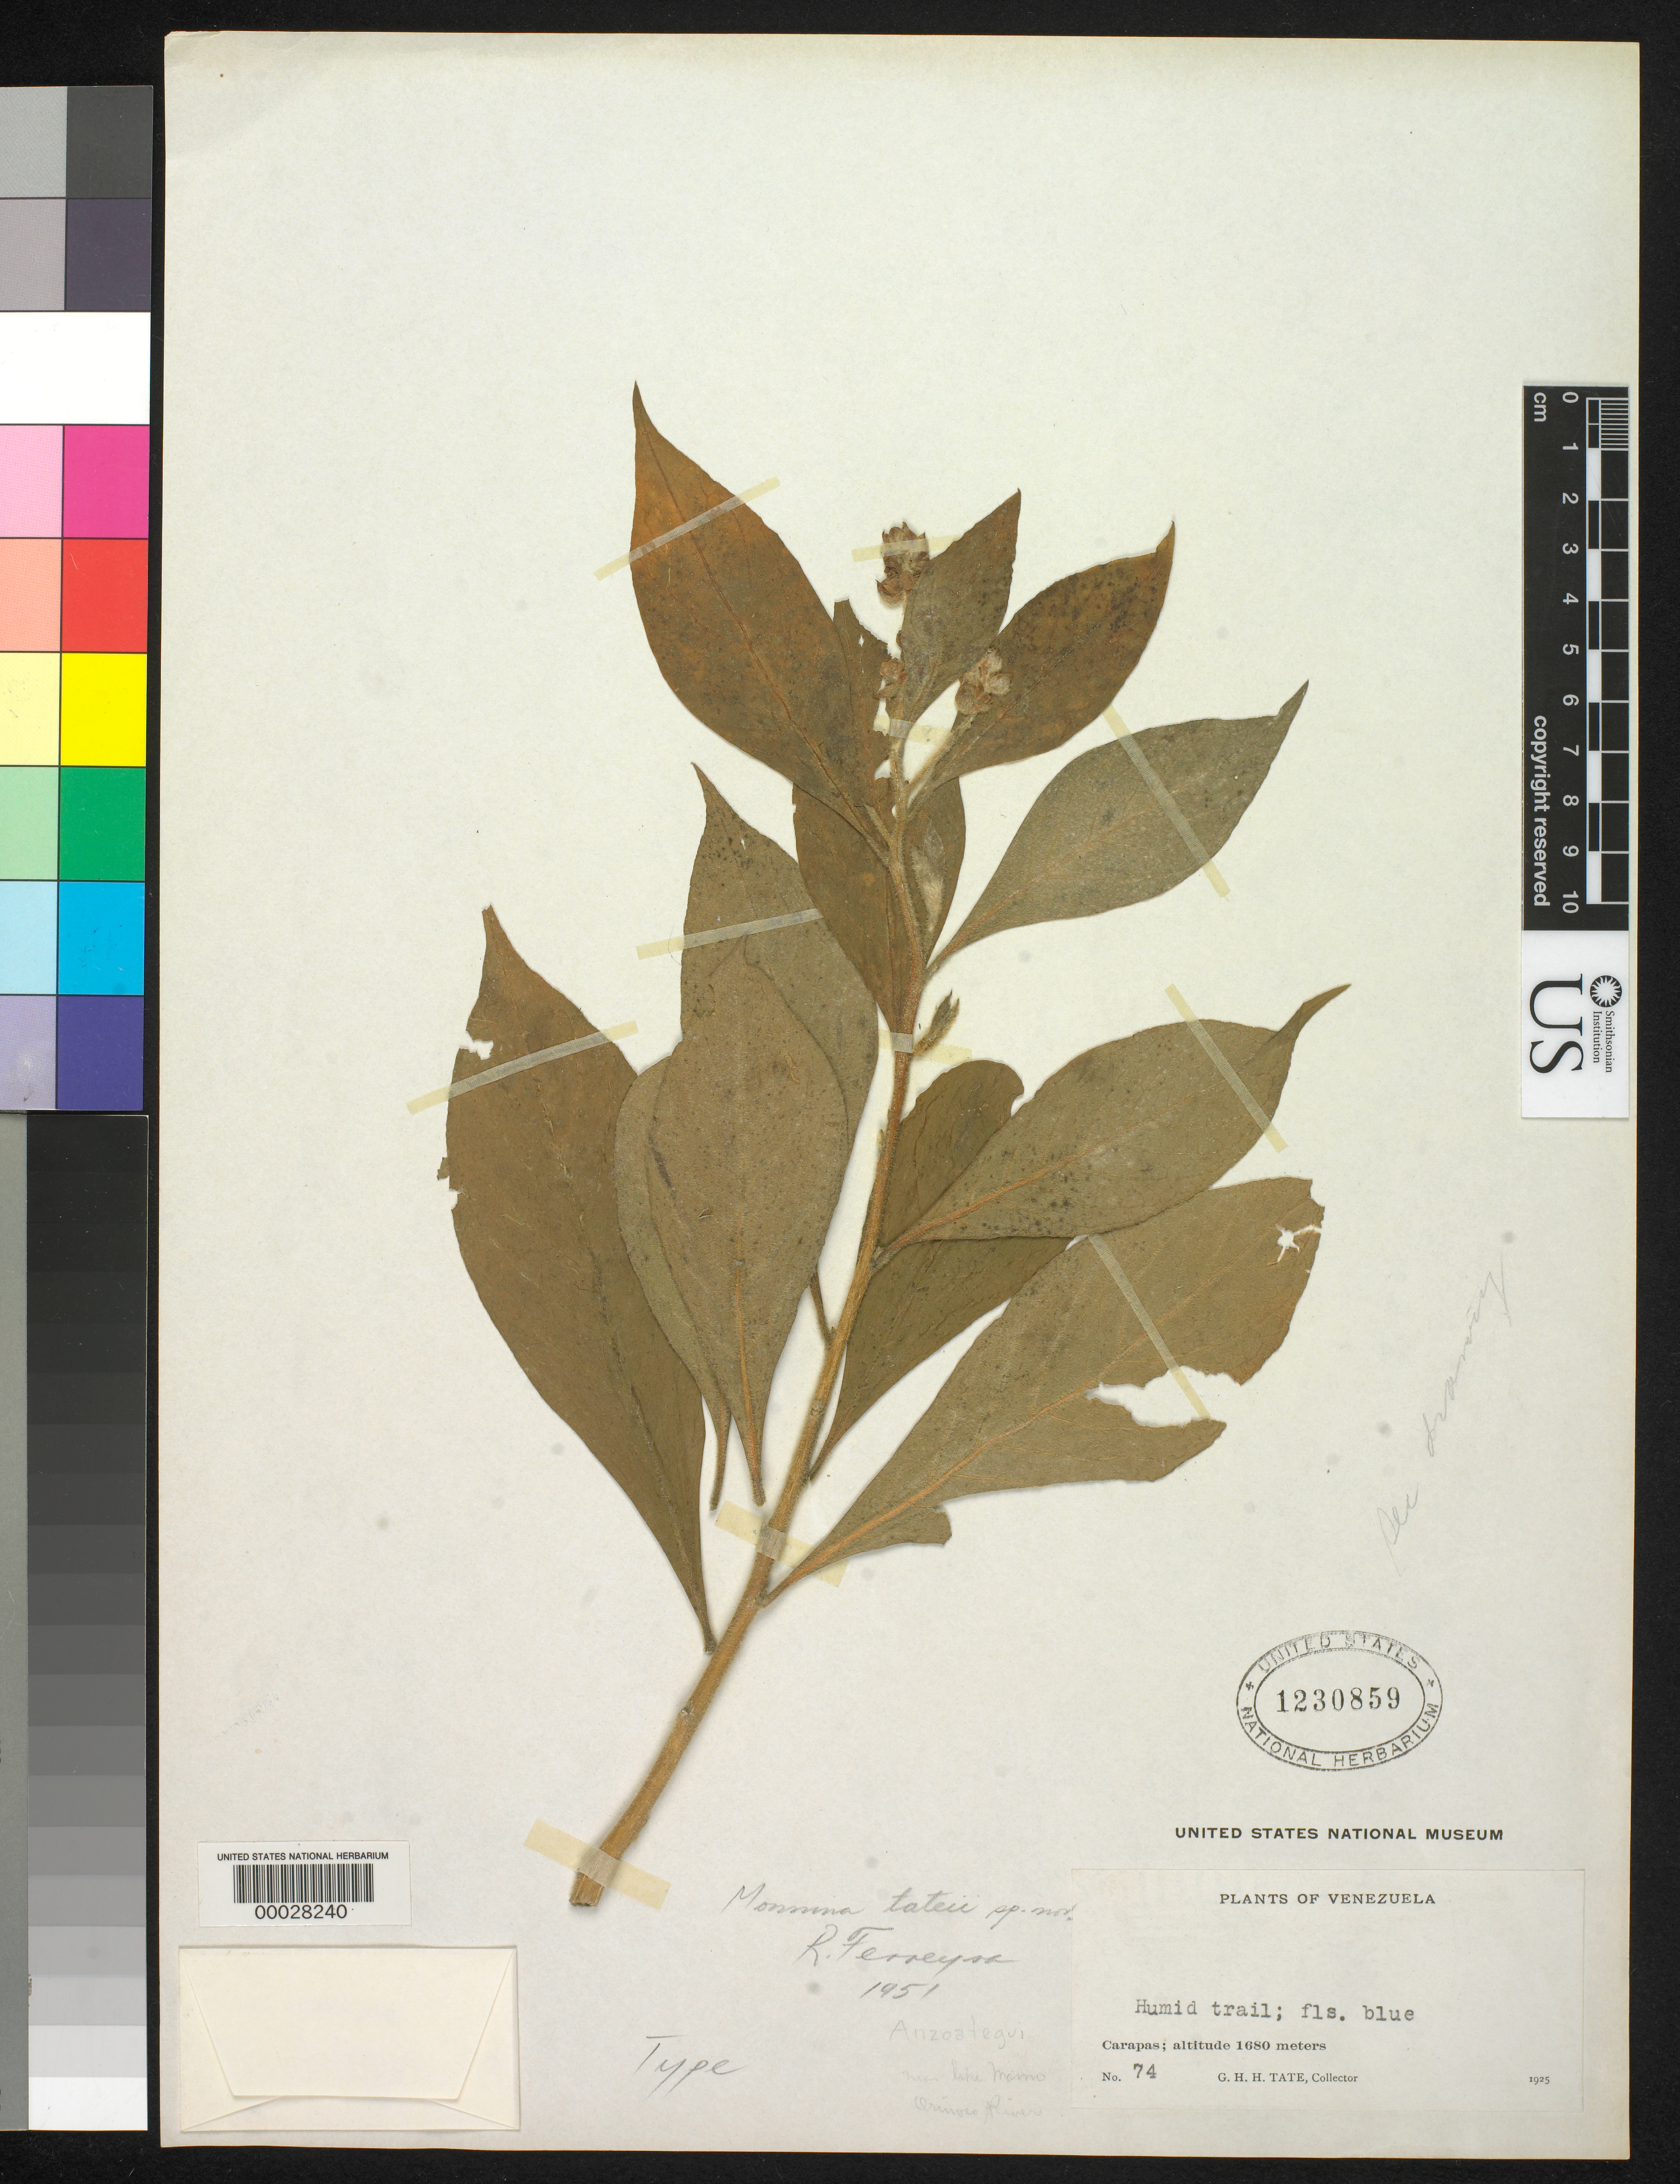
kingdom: Plantae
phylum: Tracheophyta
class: Magnoliopsida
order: Fabales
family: Polygalaceae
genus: Monnina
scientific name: Monnina tatei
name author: Ferreyra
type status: Holotype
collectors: G. H. H.Tate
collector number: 74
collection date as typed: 1925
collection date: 1925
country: Venezuela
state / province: Anzoategui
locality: Carapas.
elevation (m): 1680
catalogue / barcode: US 1230859